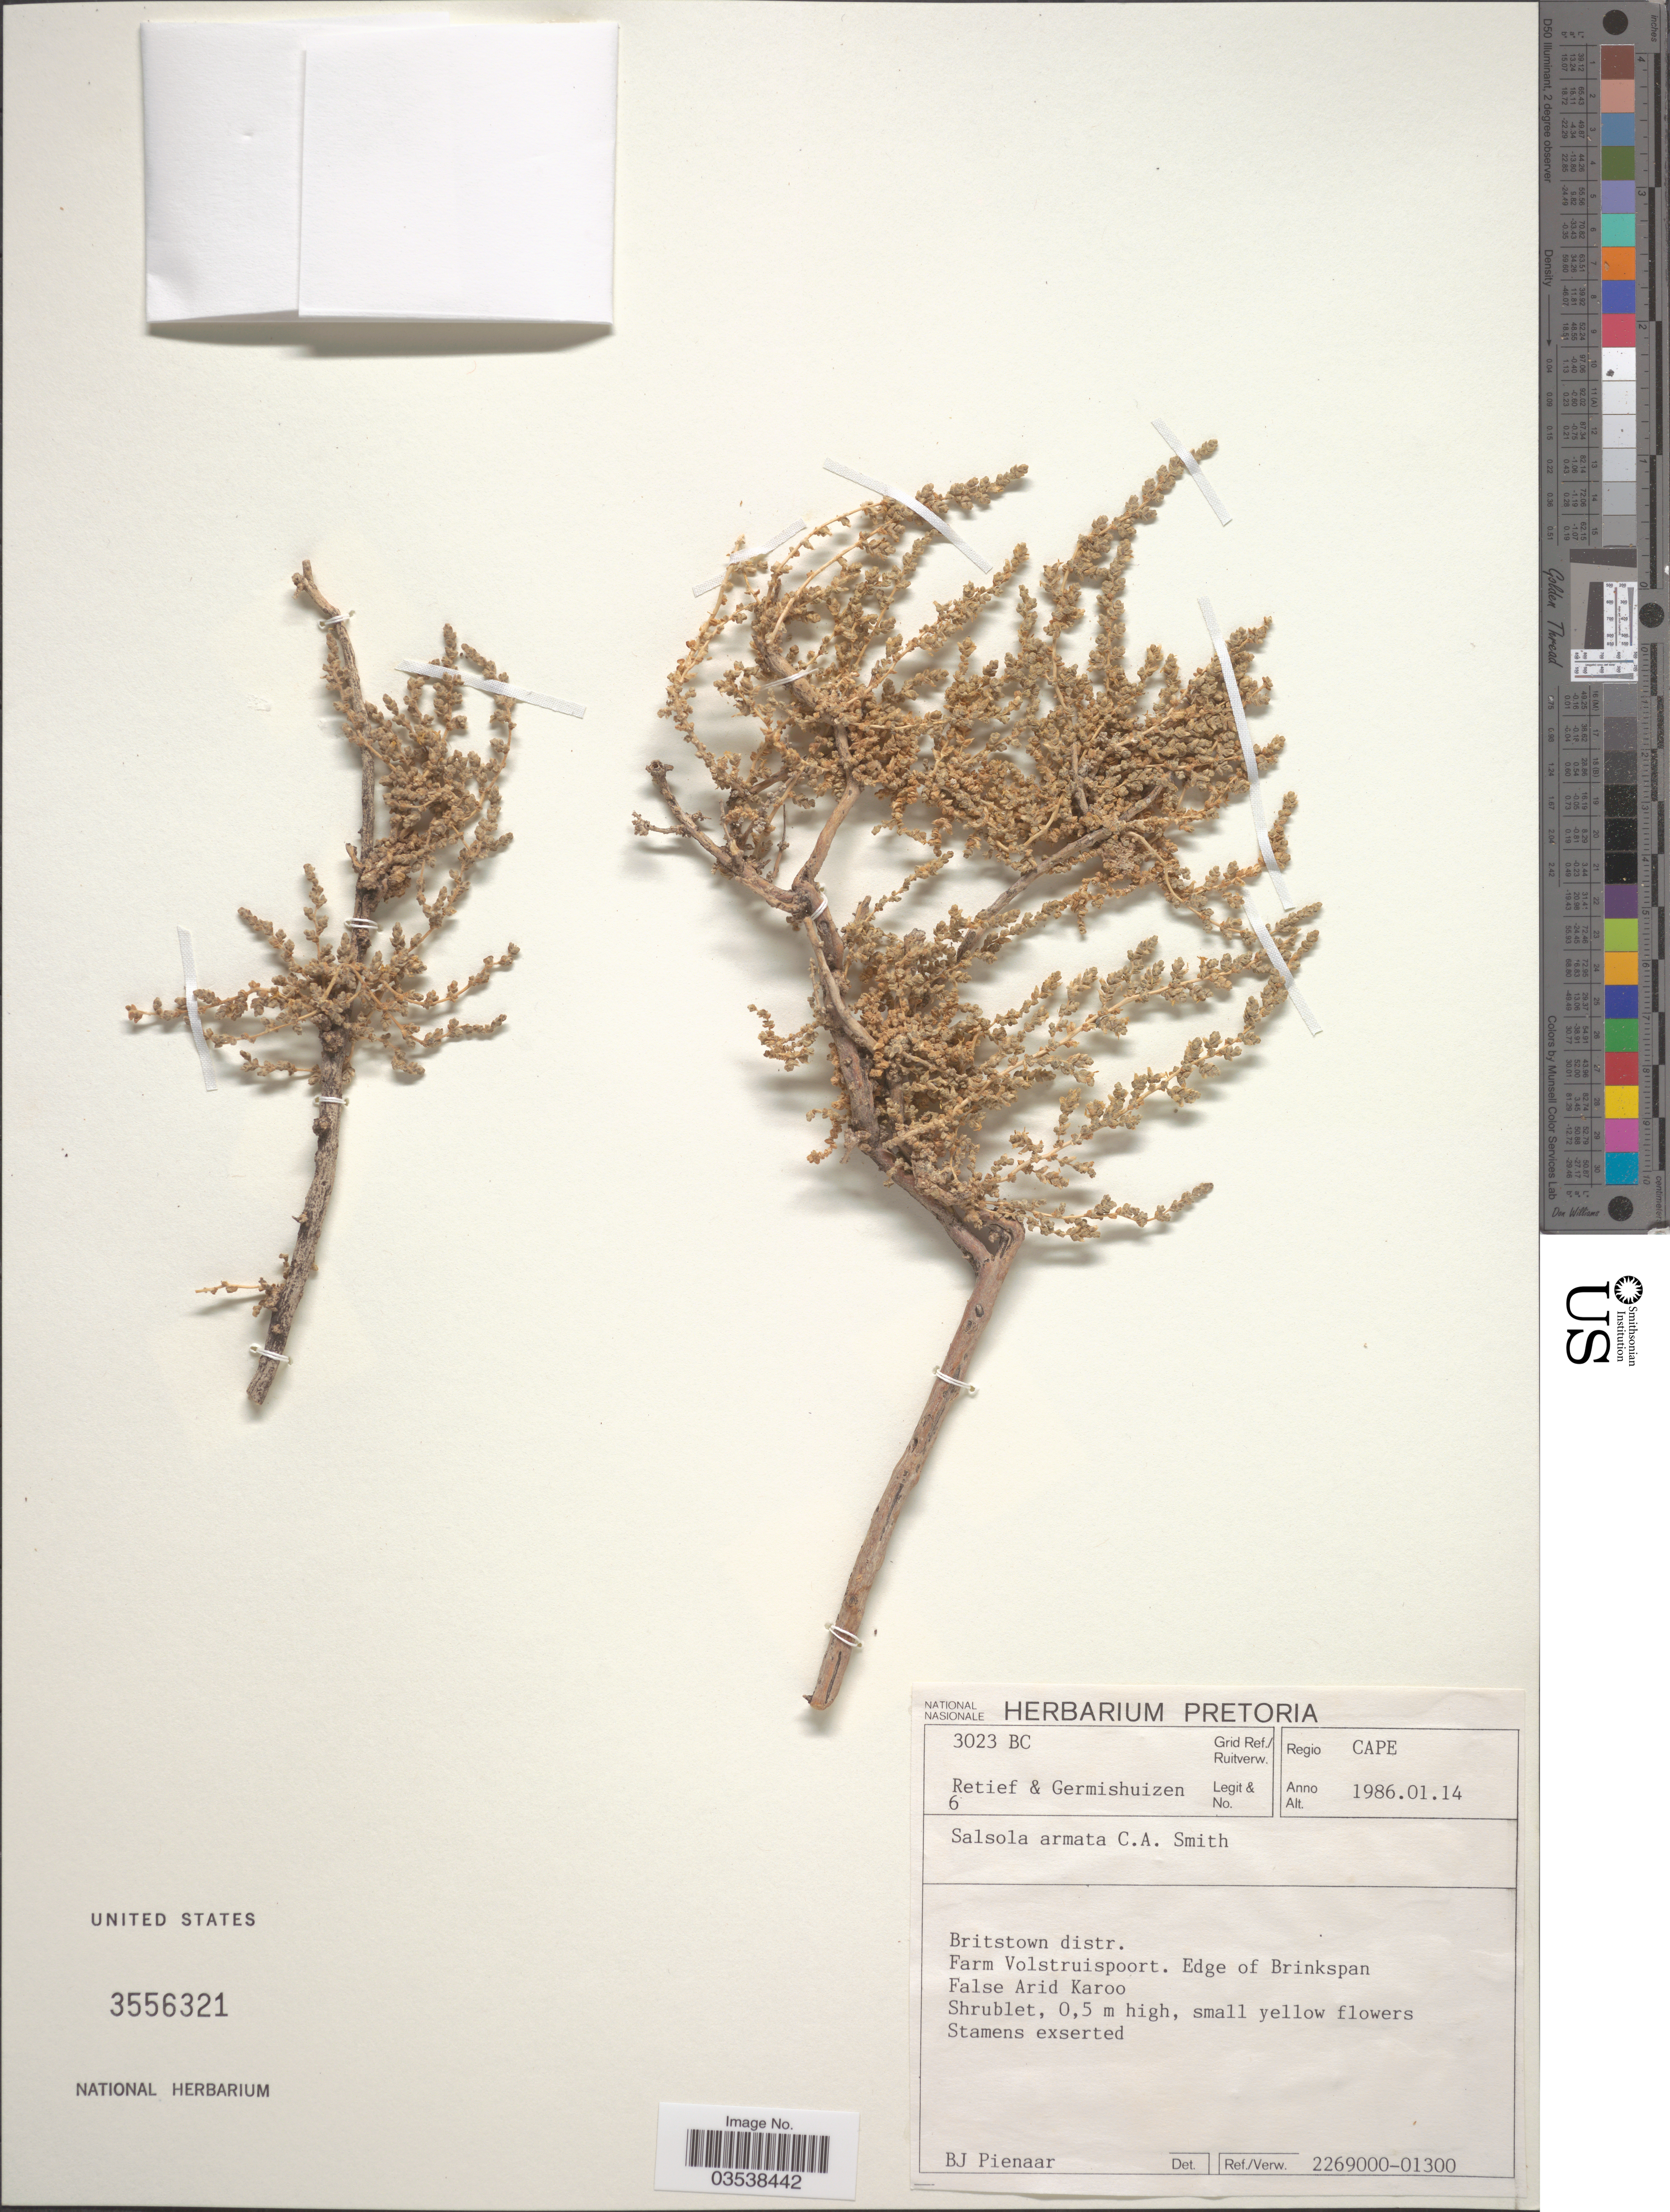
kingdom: Plantae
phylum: Tracheophyta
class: Magnoliopsida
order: Caryophyllales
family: Amaranthaceae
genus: Caroxylon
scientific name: Caroxylon denudatum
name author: (Botsch.) Mucina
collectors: -. Retief & Germishuizen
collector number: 6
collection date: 1986-01-14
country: South Africa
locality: Grid Ref./ Ruitverw. 3023 BC. Regio Cape. Britstown distr. Farm Volstruispoort. Edge of Brinkspan. False Arid Karoo.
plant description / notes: determined as Salsola denudata Botsch. in SANBI-POSA database, 2025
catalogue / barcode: US 3556321